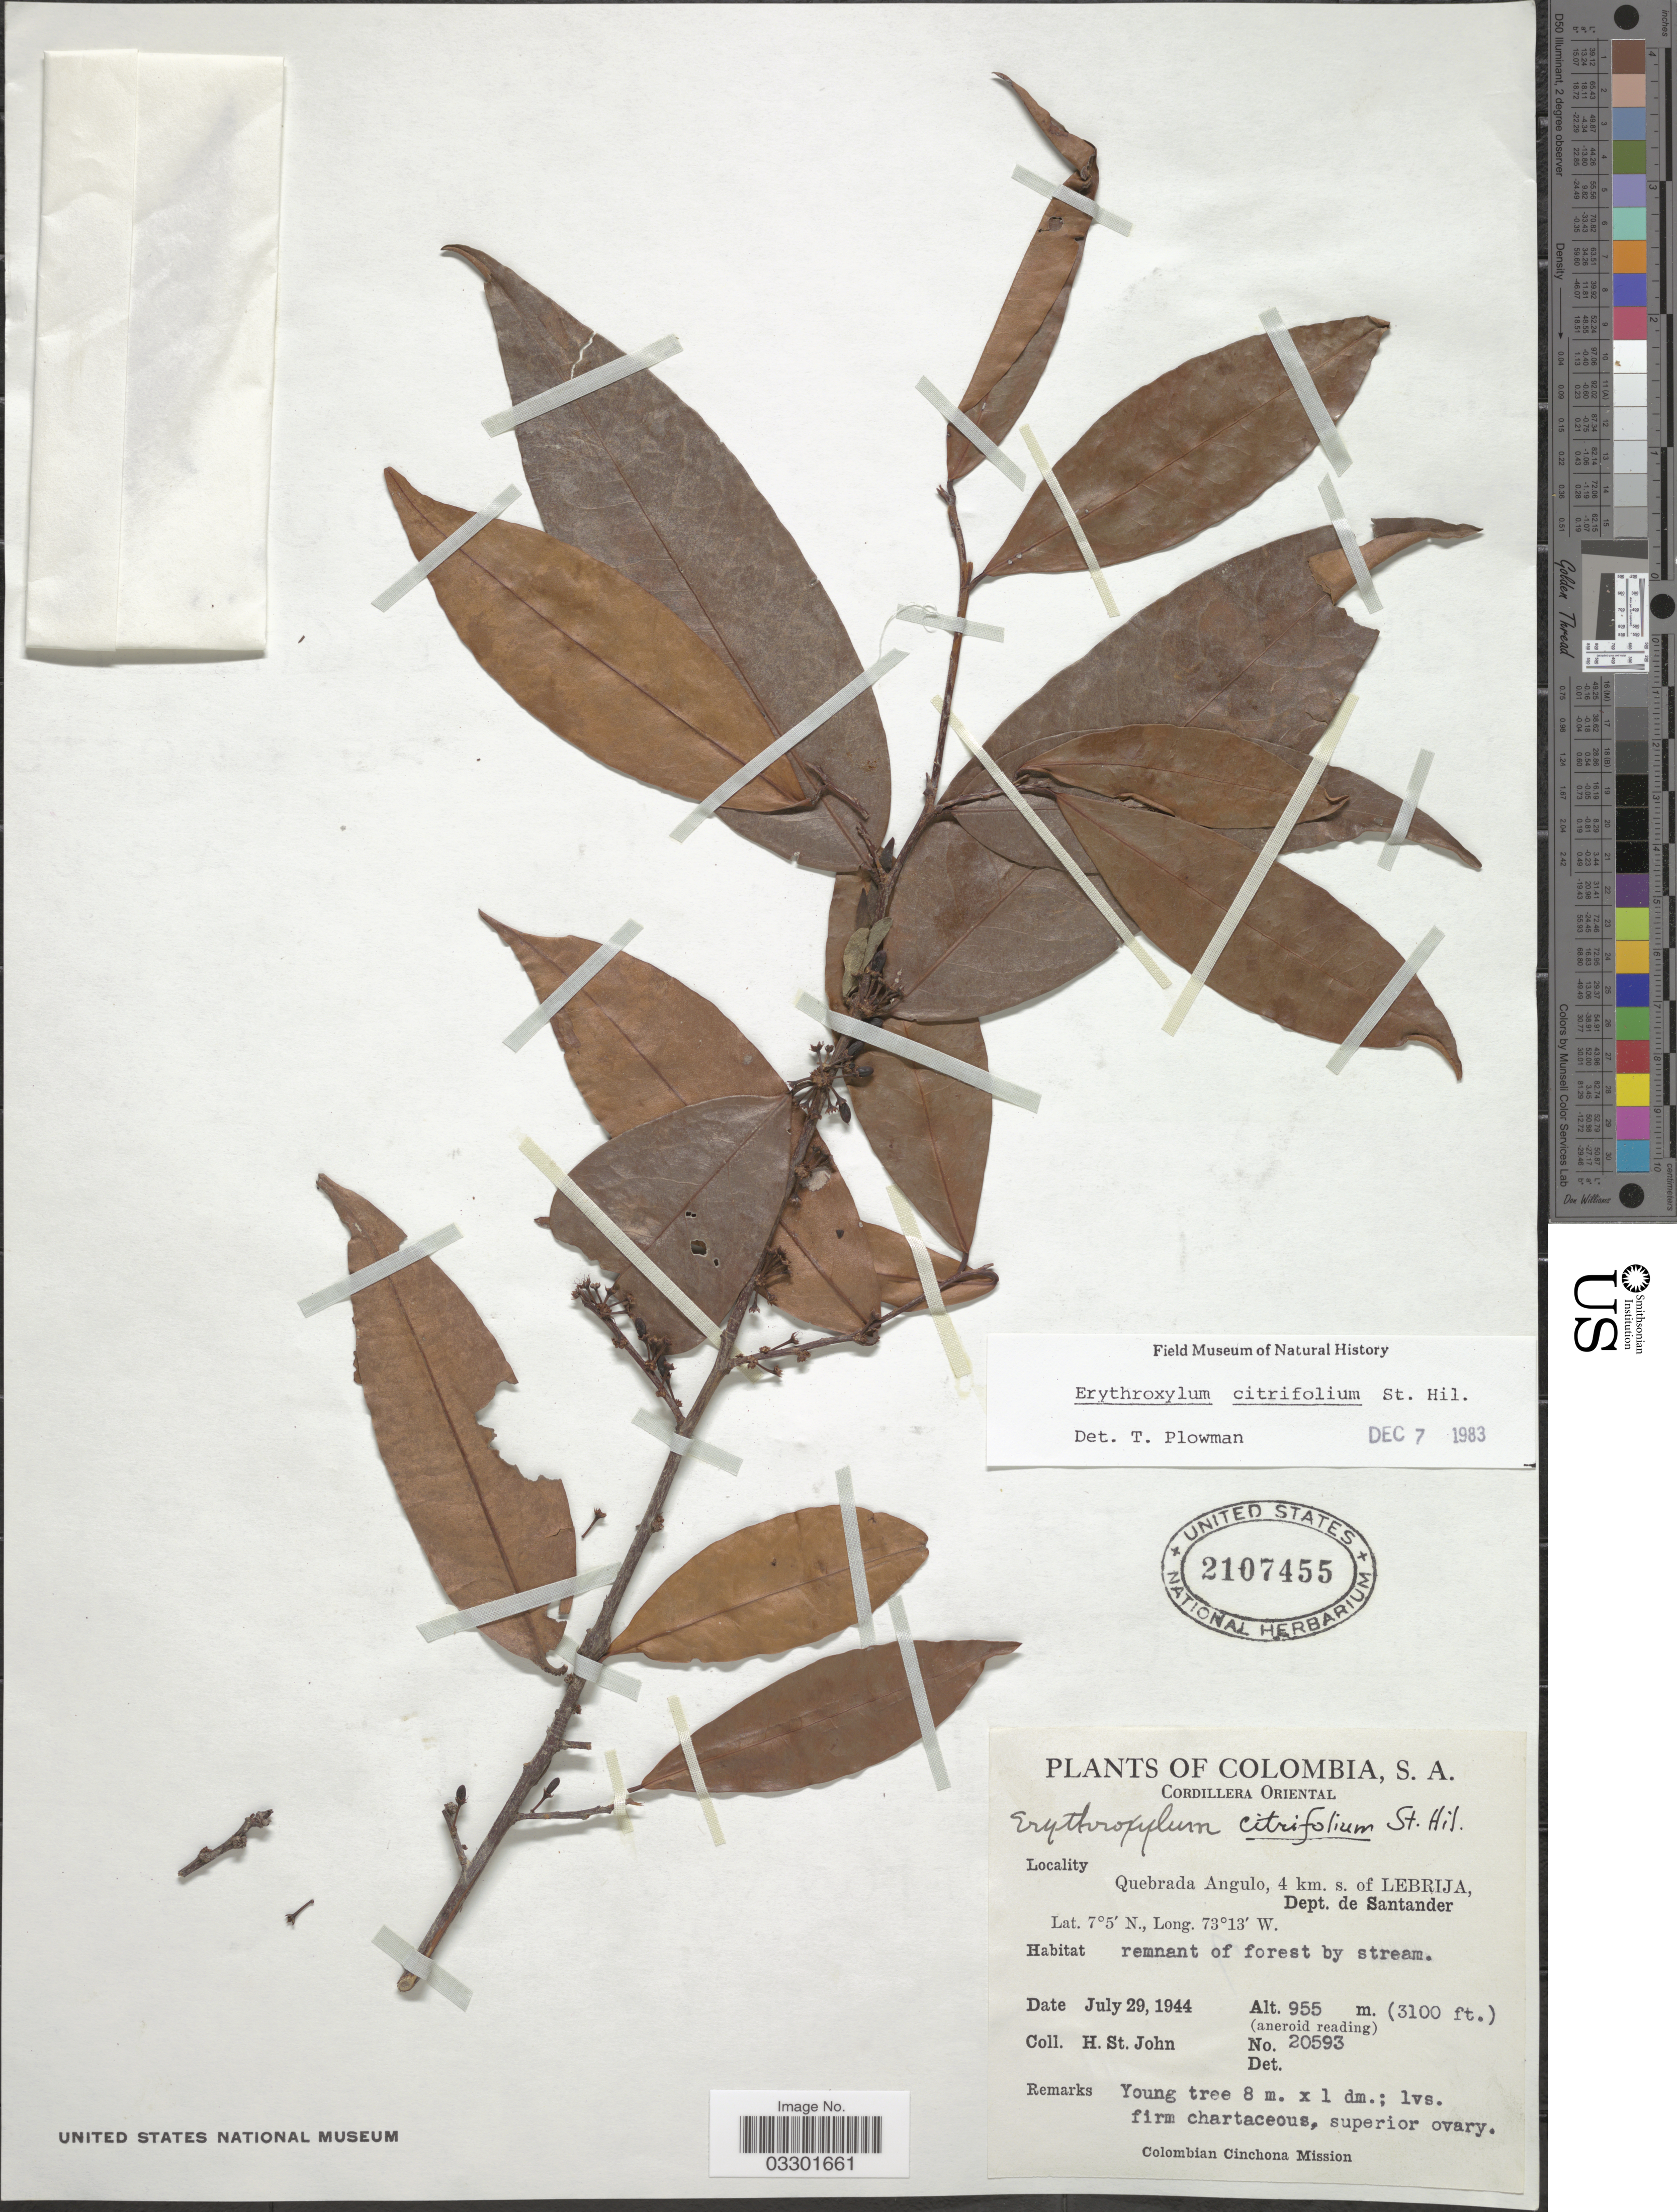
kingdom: Plantae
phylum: Tracheophyta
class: Magnoliopsida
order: Malpighiales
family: Erythroxylaceae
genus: Erythroxylum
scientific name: Erythroxylum citrifolium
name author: A. St.-Hil.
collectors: H. St. John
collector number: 20593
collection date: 1944-07-29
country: Colombia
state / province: Santander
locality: Cordillera Oriental. Quebrada Angulo, 4 km. s. of Lebrija, Dept. de Santander.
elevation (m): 955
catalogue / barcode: US 2107455